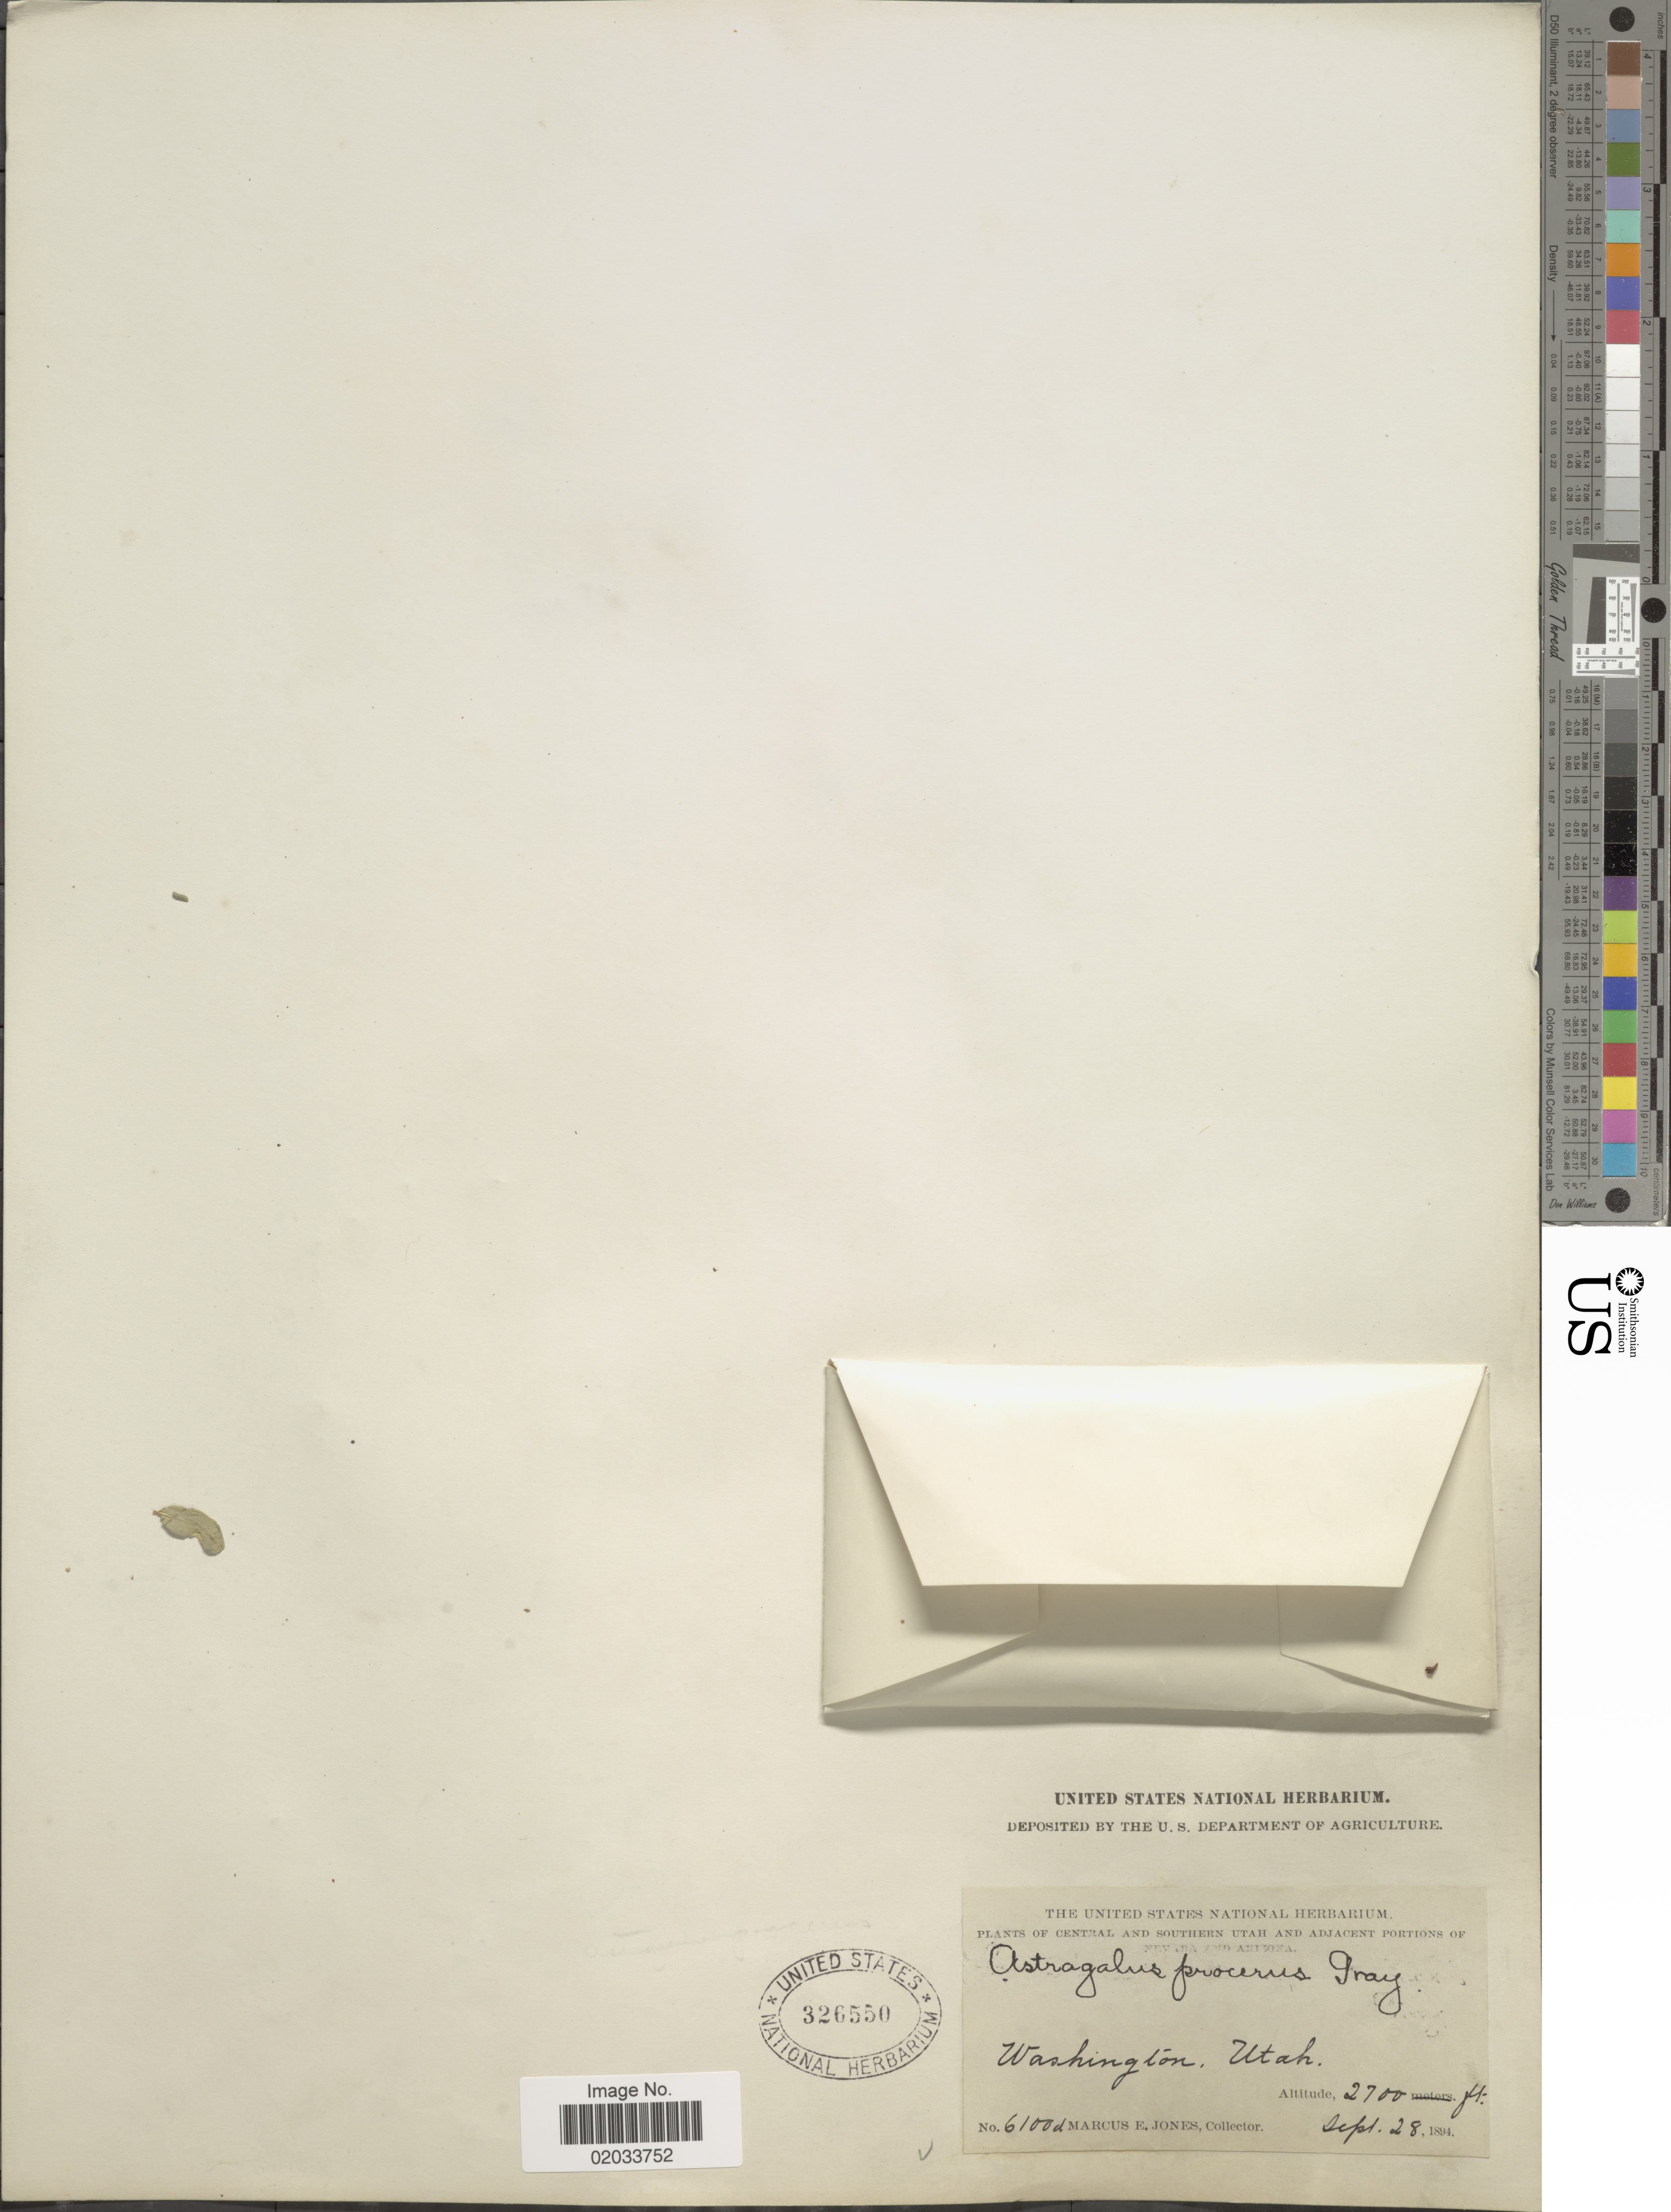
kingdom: Plantae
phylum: Tracheophyta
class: Magnoliopsida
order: Fabales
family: Fabaceae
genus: Astragalus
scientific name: Astragalus pattersonii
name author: (A. Gray) A. Gray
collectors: M. E. Jones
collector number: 6100d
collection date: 1894-09-28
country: United States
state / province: Utah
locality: Central and Southern Utah and Adjacent Portions of Nevada and Arizona, Washington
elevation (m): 823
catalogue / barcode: US 326550